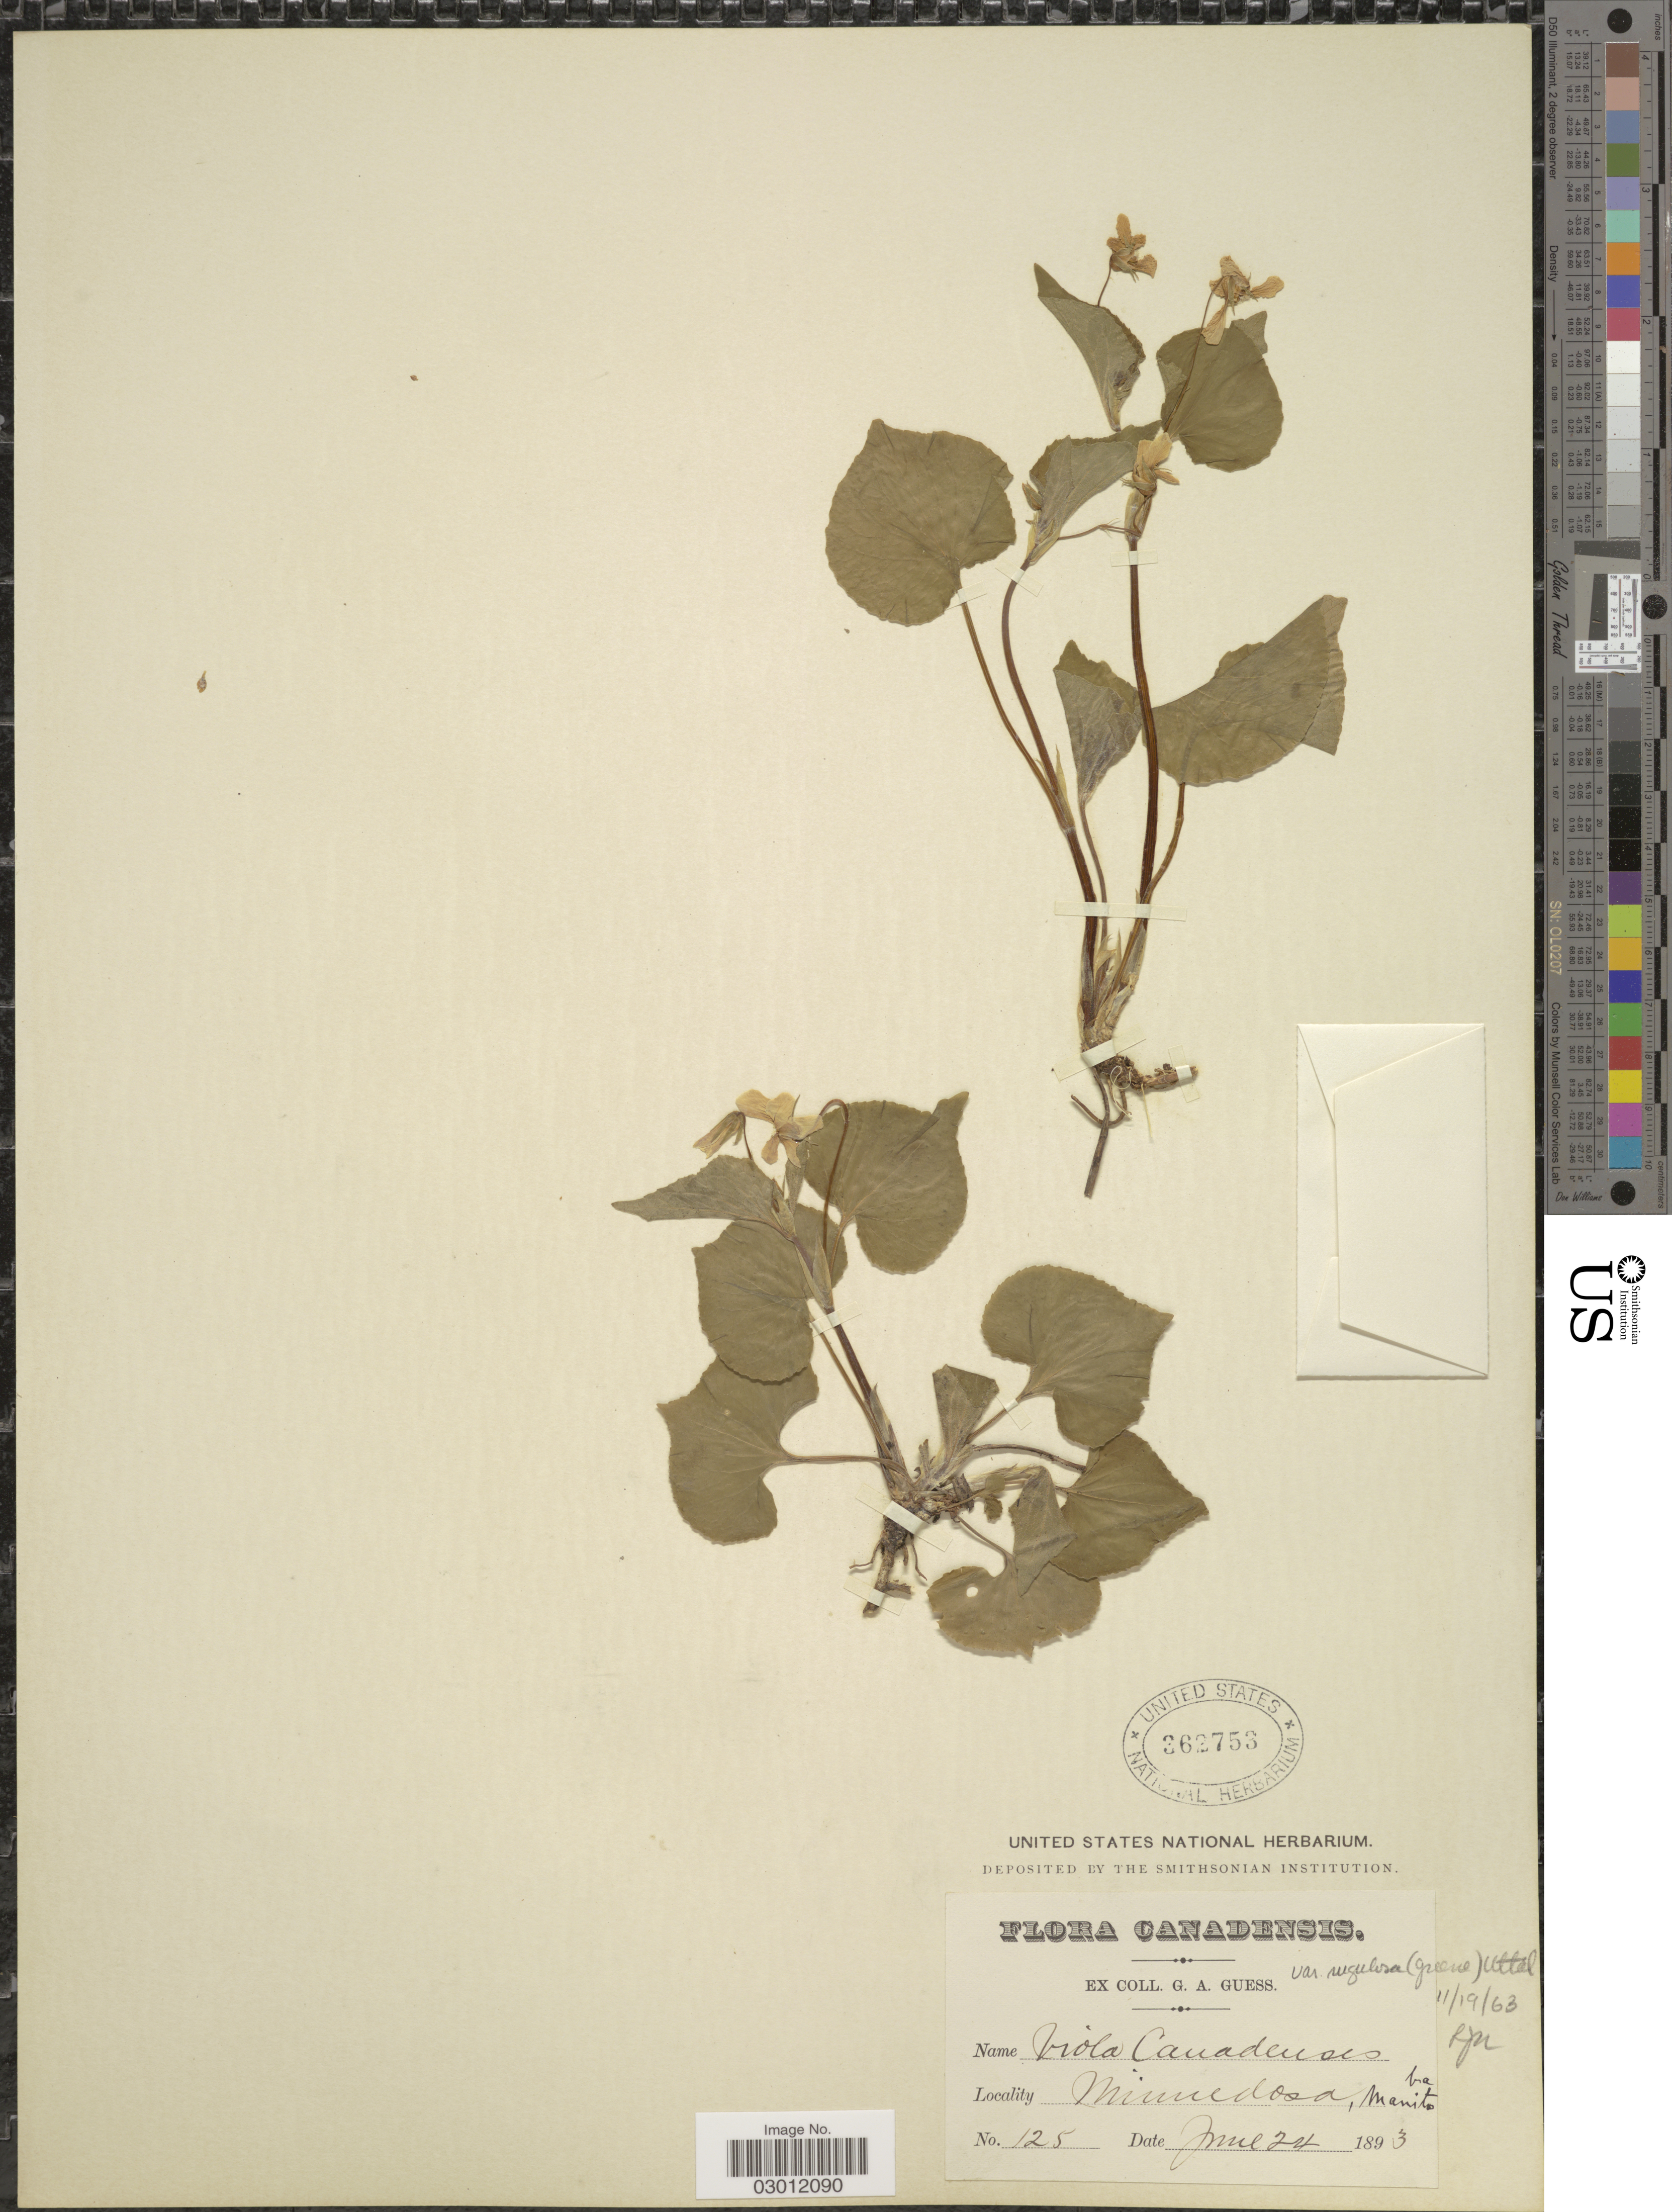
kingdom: Plantae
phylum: Tracheophyta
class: Magnoliopsida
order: Malpighiales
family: Violaceae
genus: Viola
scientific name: Viola canadensis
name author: L.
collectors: G. Guess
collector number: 125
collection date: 1893-06-24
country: Canada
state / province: Manitoba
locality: Minnedosa, Manitoba.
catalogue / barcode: US 362753